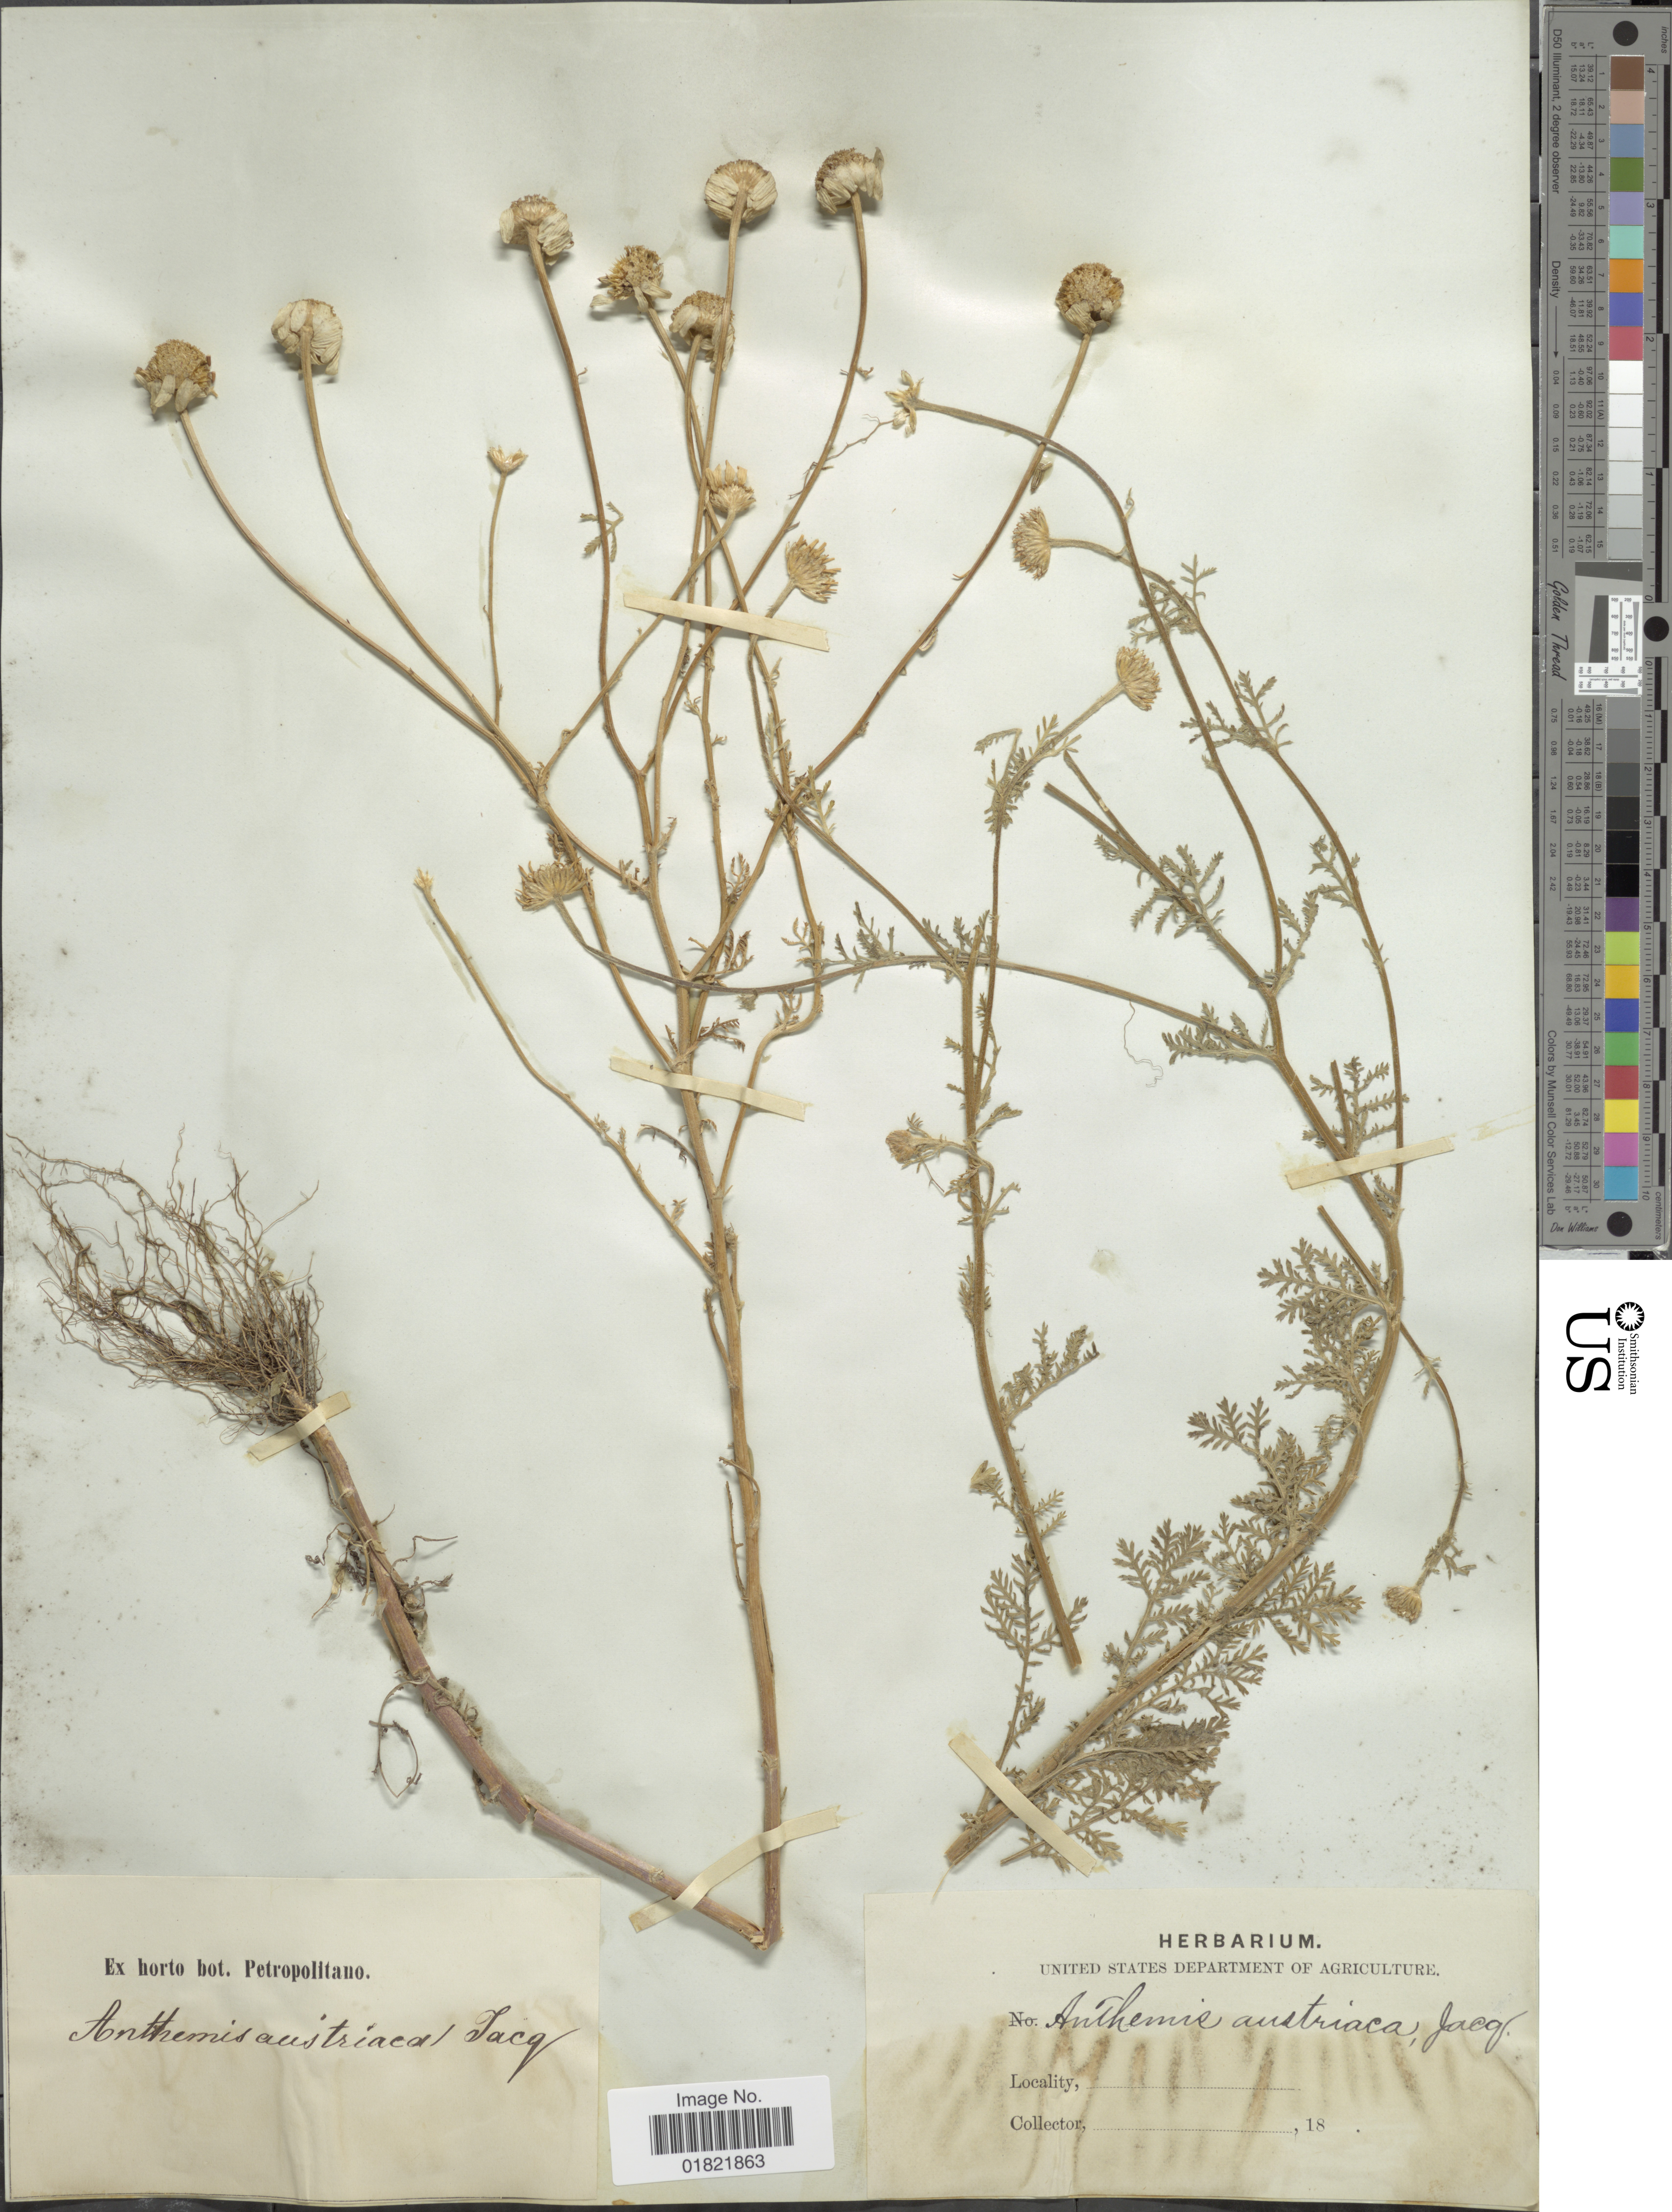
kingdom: Plantae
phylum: Tracheophyta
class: Magnoliopsida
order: Asterales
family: Asteraceae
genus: Anthemis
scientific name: Anthemis austriaca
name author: Jacq.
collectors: ex Horto Bot. Petropolitano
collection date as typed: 18